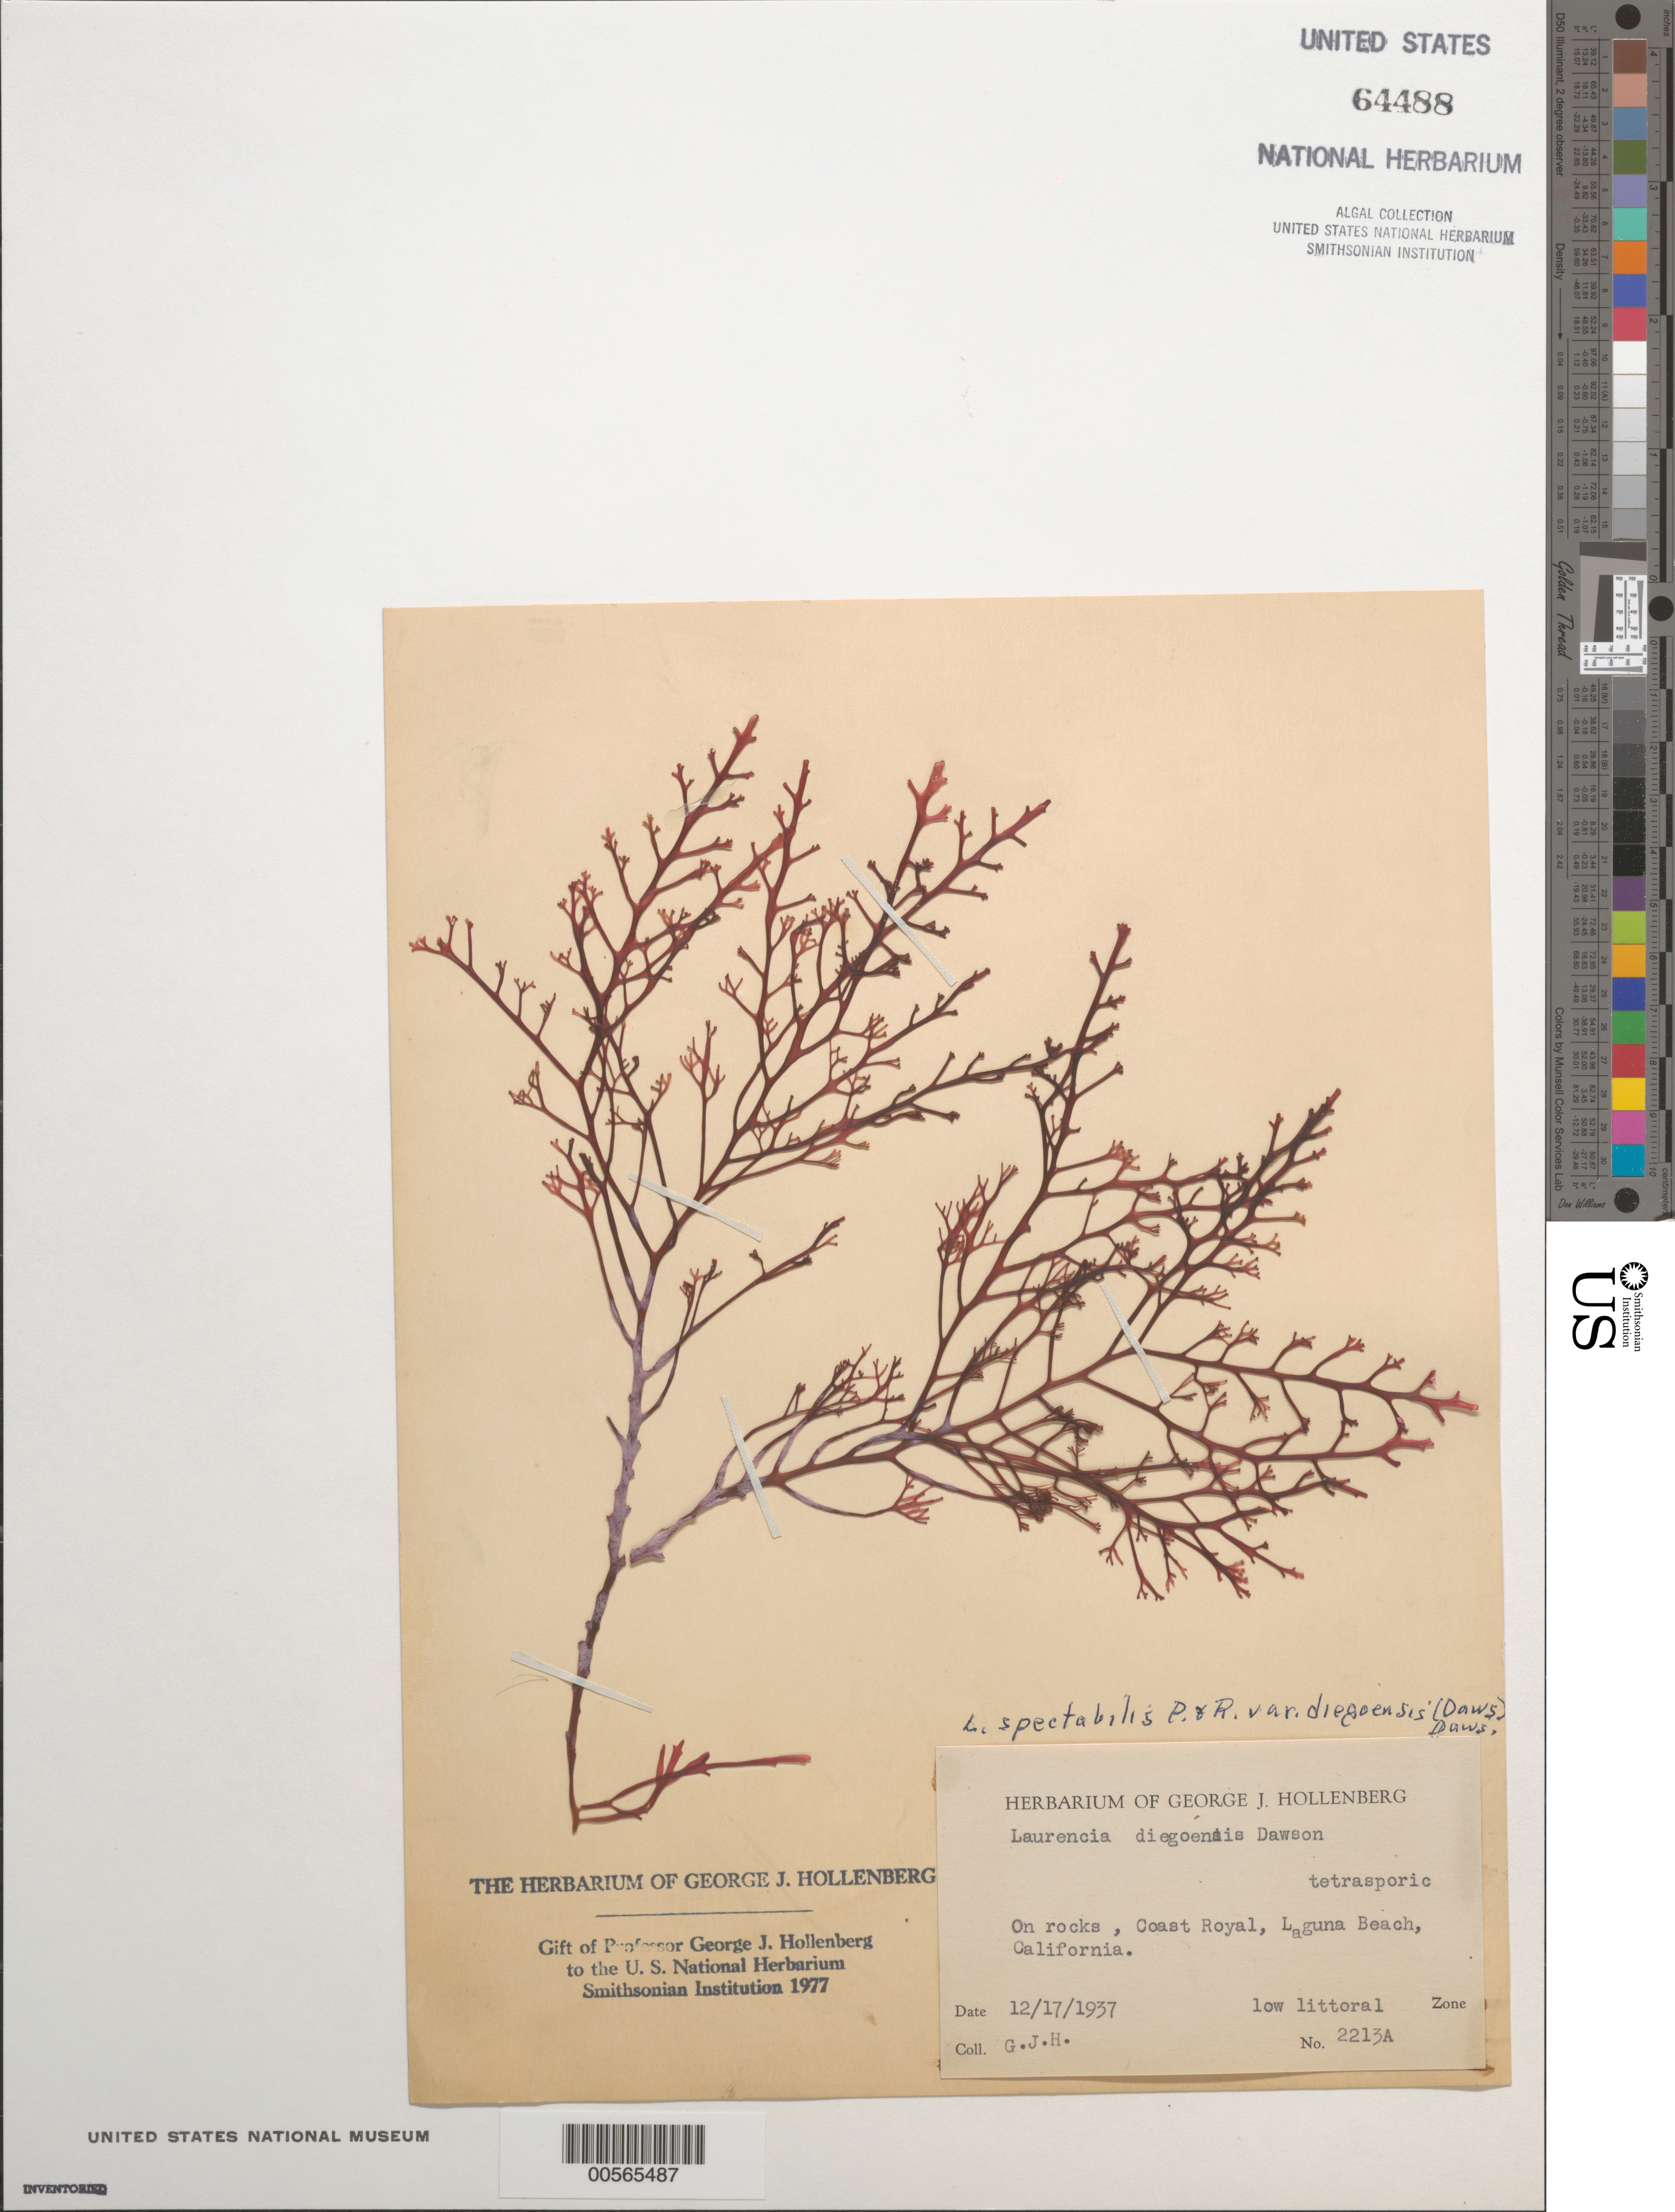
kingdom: Plantae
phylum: Rhodophyta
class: Florideophyceae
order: Ceramiales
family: Rhodomelaceae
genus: Osmundea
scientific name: Osmundea spectabilis var. diegoensis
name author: (E.Y. Dawson) K.W. Nam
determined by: Algae name updating Project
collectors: G. Hollenberg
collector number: GJH 2213a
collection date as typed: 17 Dec 1937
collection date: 1937-12-17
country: United States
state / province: California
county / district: Orange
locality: Coast Royal, south of Laguna Beach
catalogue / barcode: US 64488